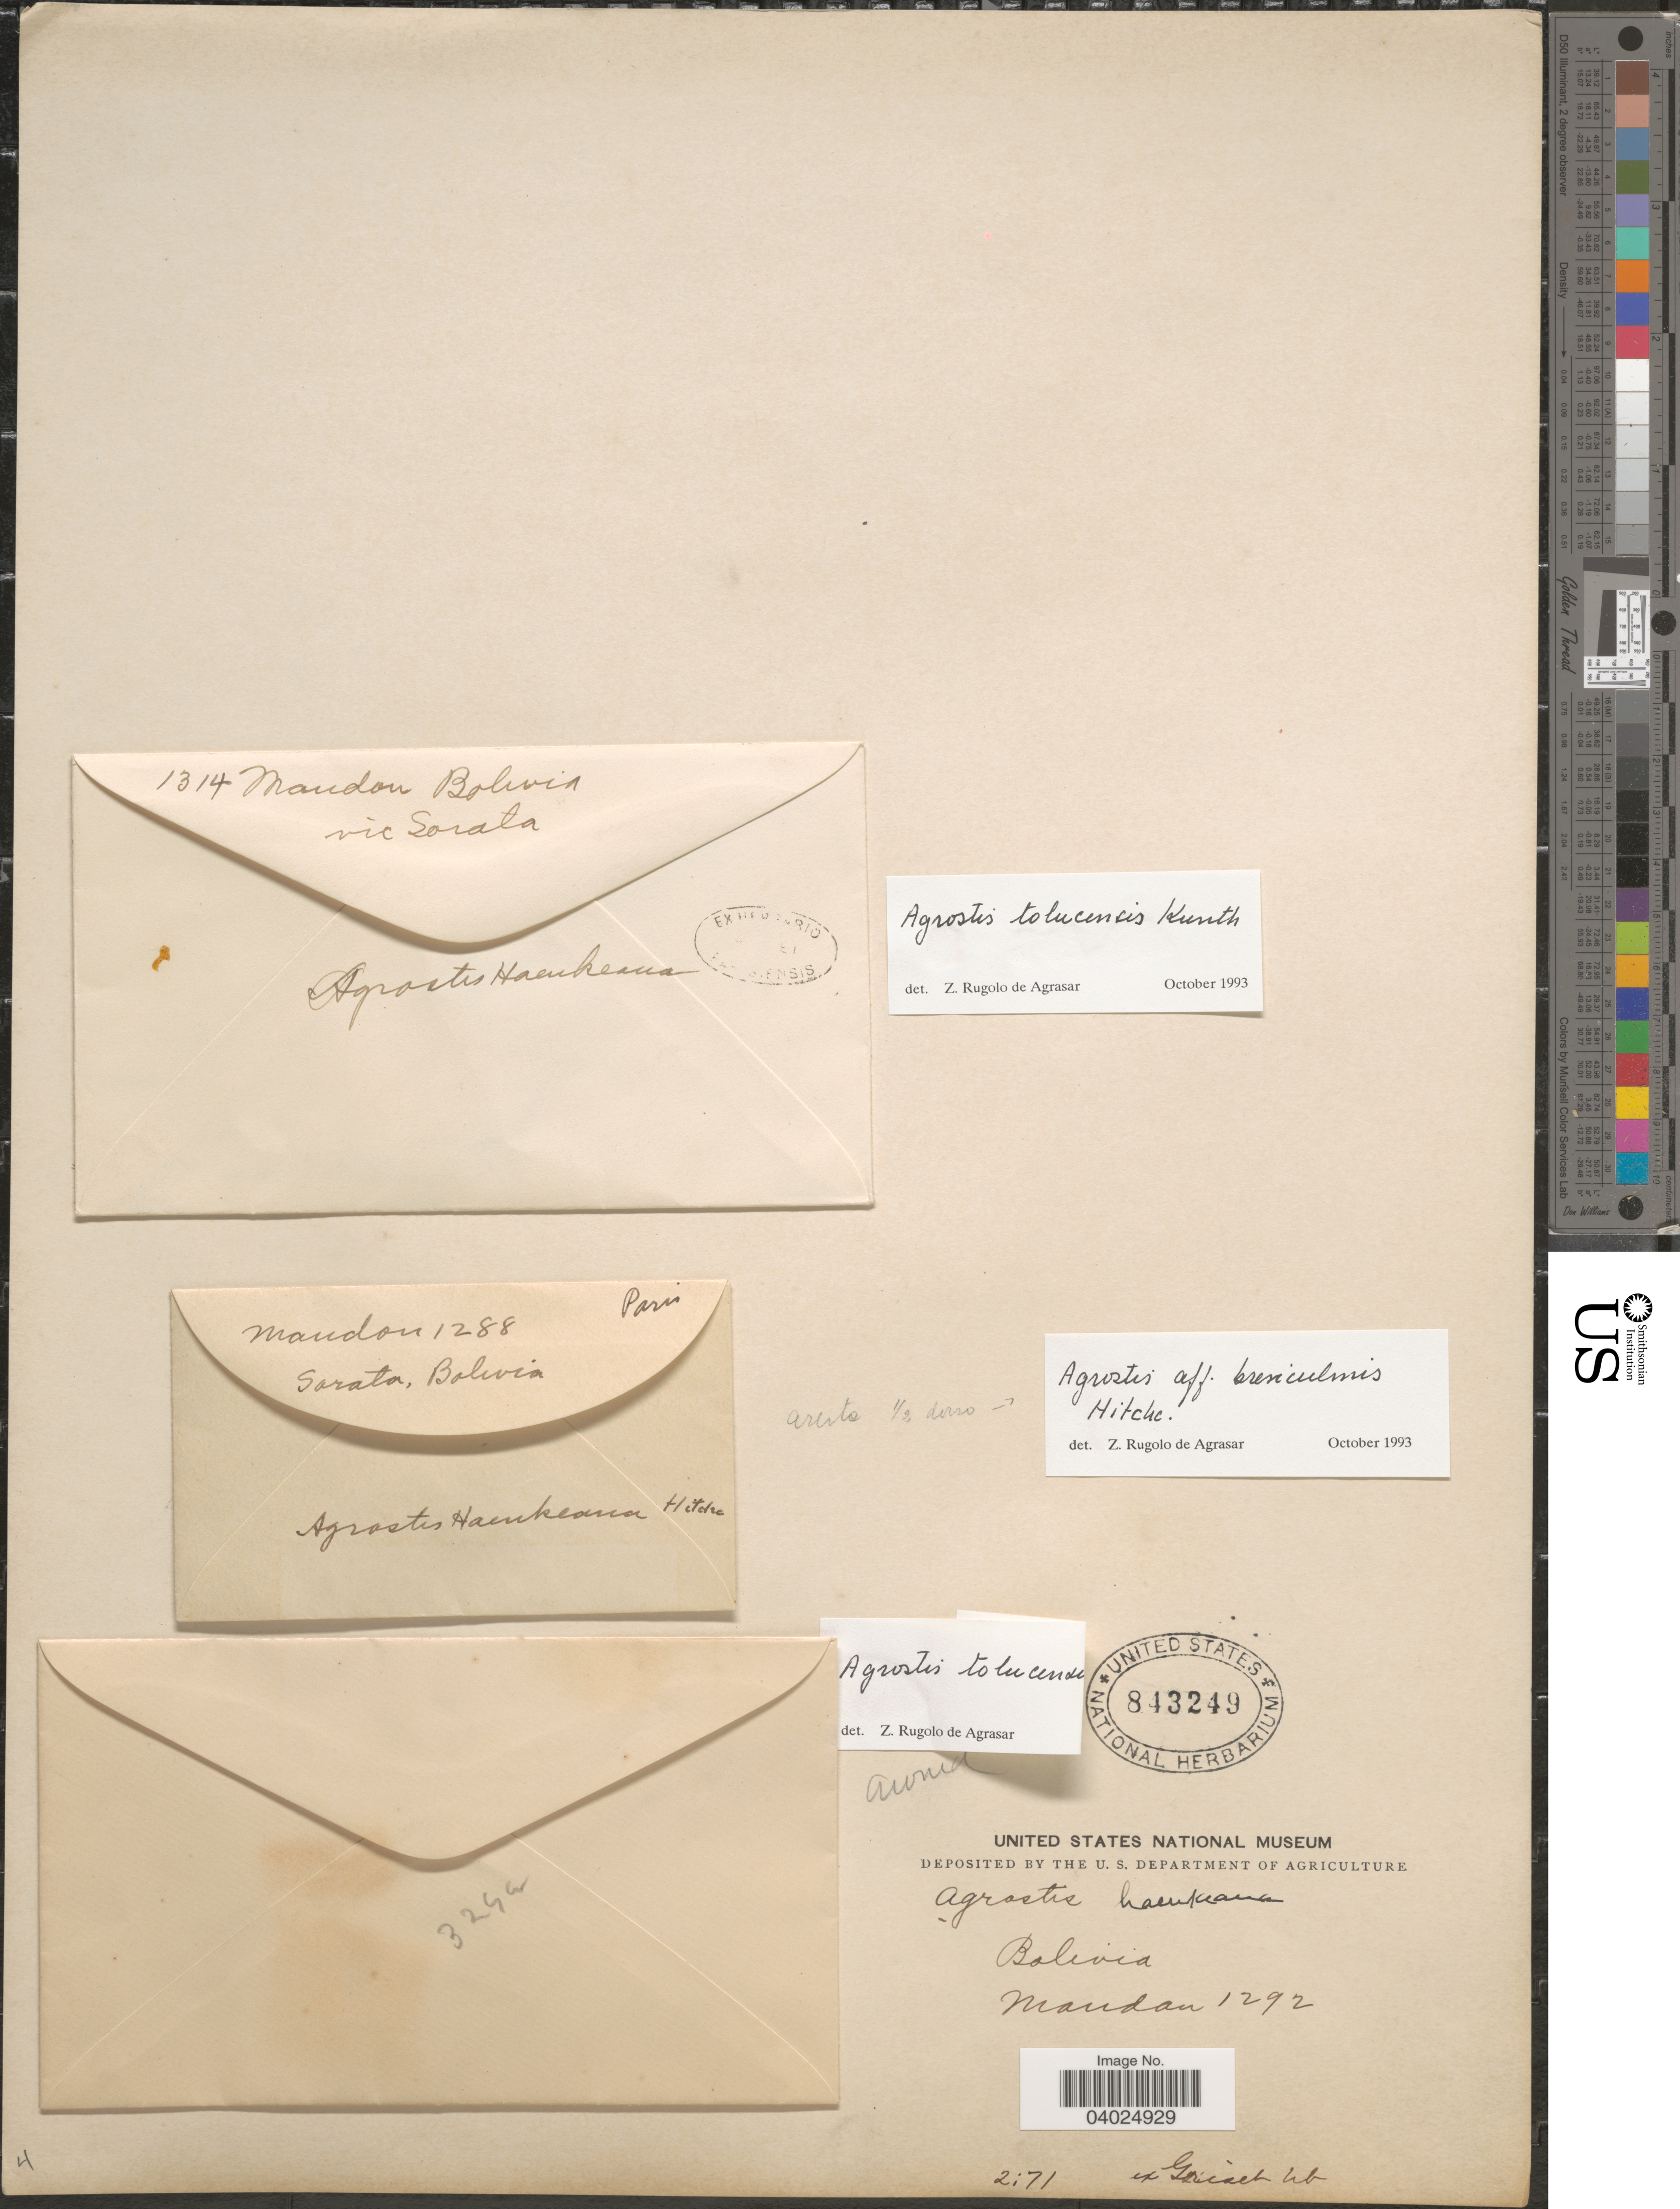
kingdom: Plantae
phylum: Tracheophyta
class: Liliopsida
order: Poales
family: Poaceae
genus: Agrostis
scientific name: Agrostis tolucensis Kunth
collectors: Mandon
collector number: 1314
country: Bolivia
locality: Vic Sorata.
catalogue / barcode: US 843249